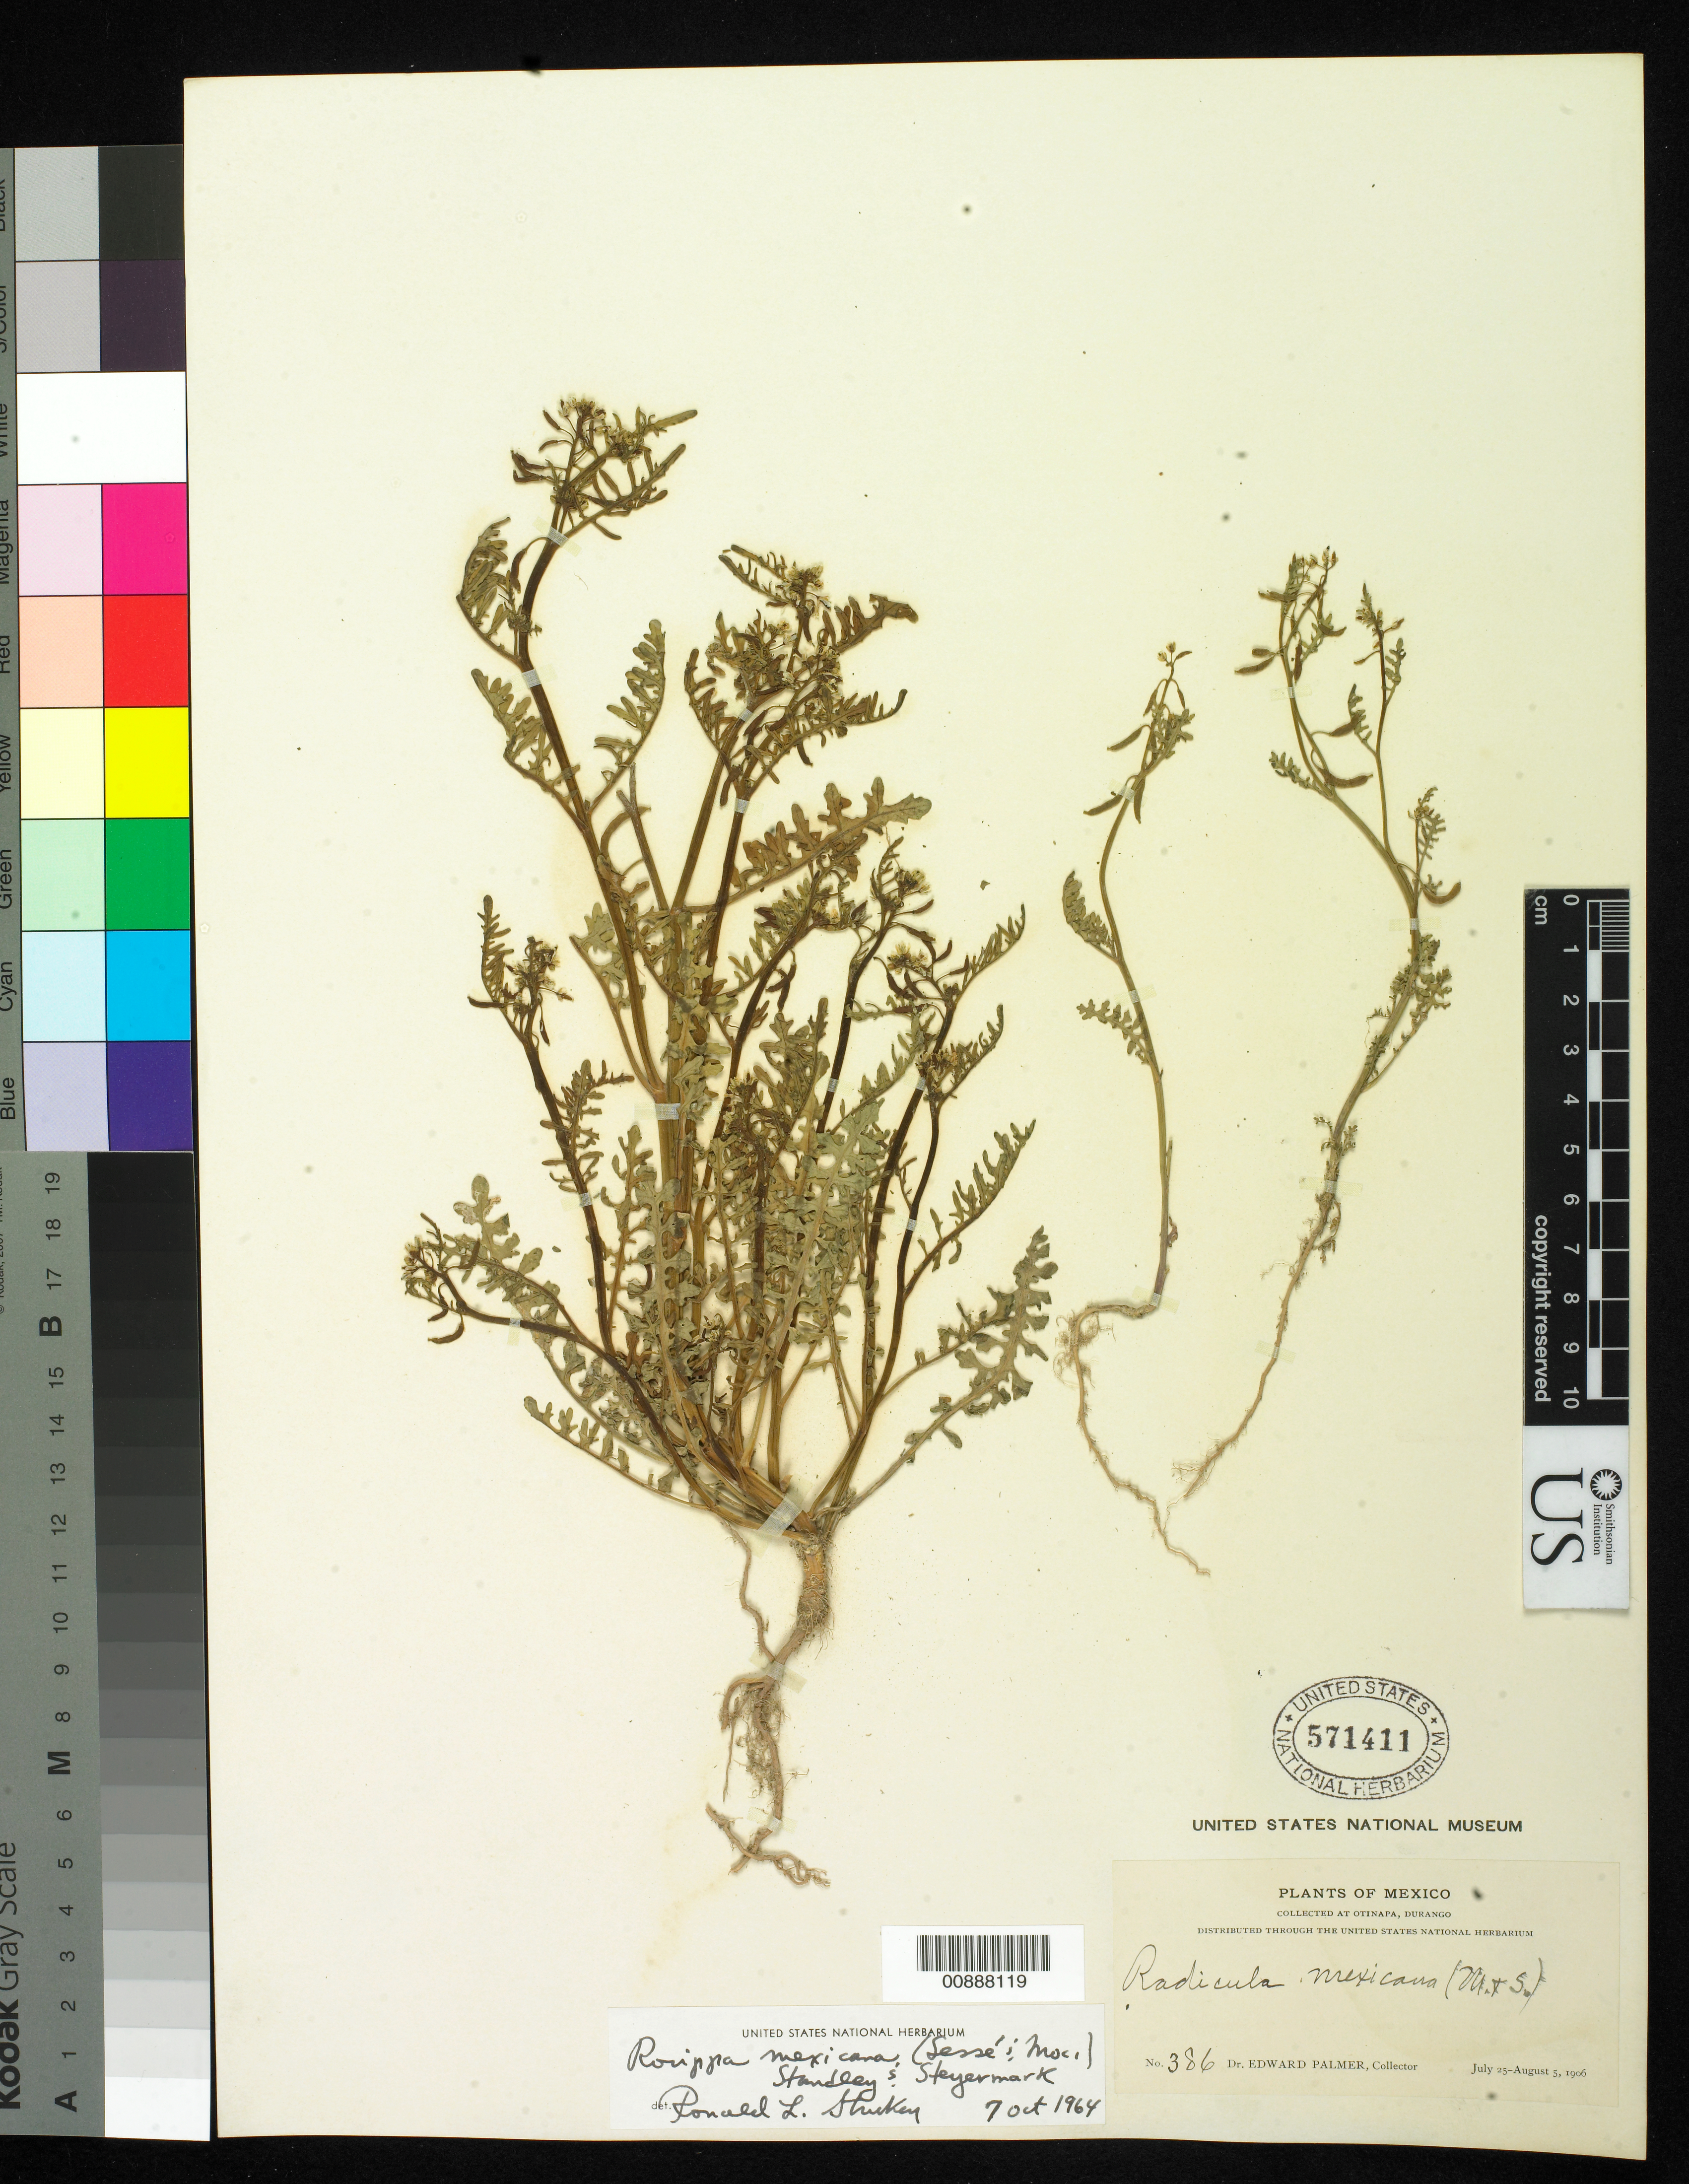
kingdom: Plantae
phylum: Tracheophyta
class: Magnoliopsida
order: Brassicales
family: Brassicaceae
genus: Rorippa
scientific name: Rorippa mexicana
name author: (Moc.) Standl. & Steyerm.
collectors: E. Palmer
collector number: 386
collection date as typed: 25 Jul 1906 to 05 Aug 1906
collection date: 1906-07-25/1906-08-05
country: Mexico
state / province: Durango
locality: Otinapa, Durango.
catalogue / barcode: US 571411